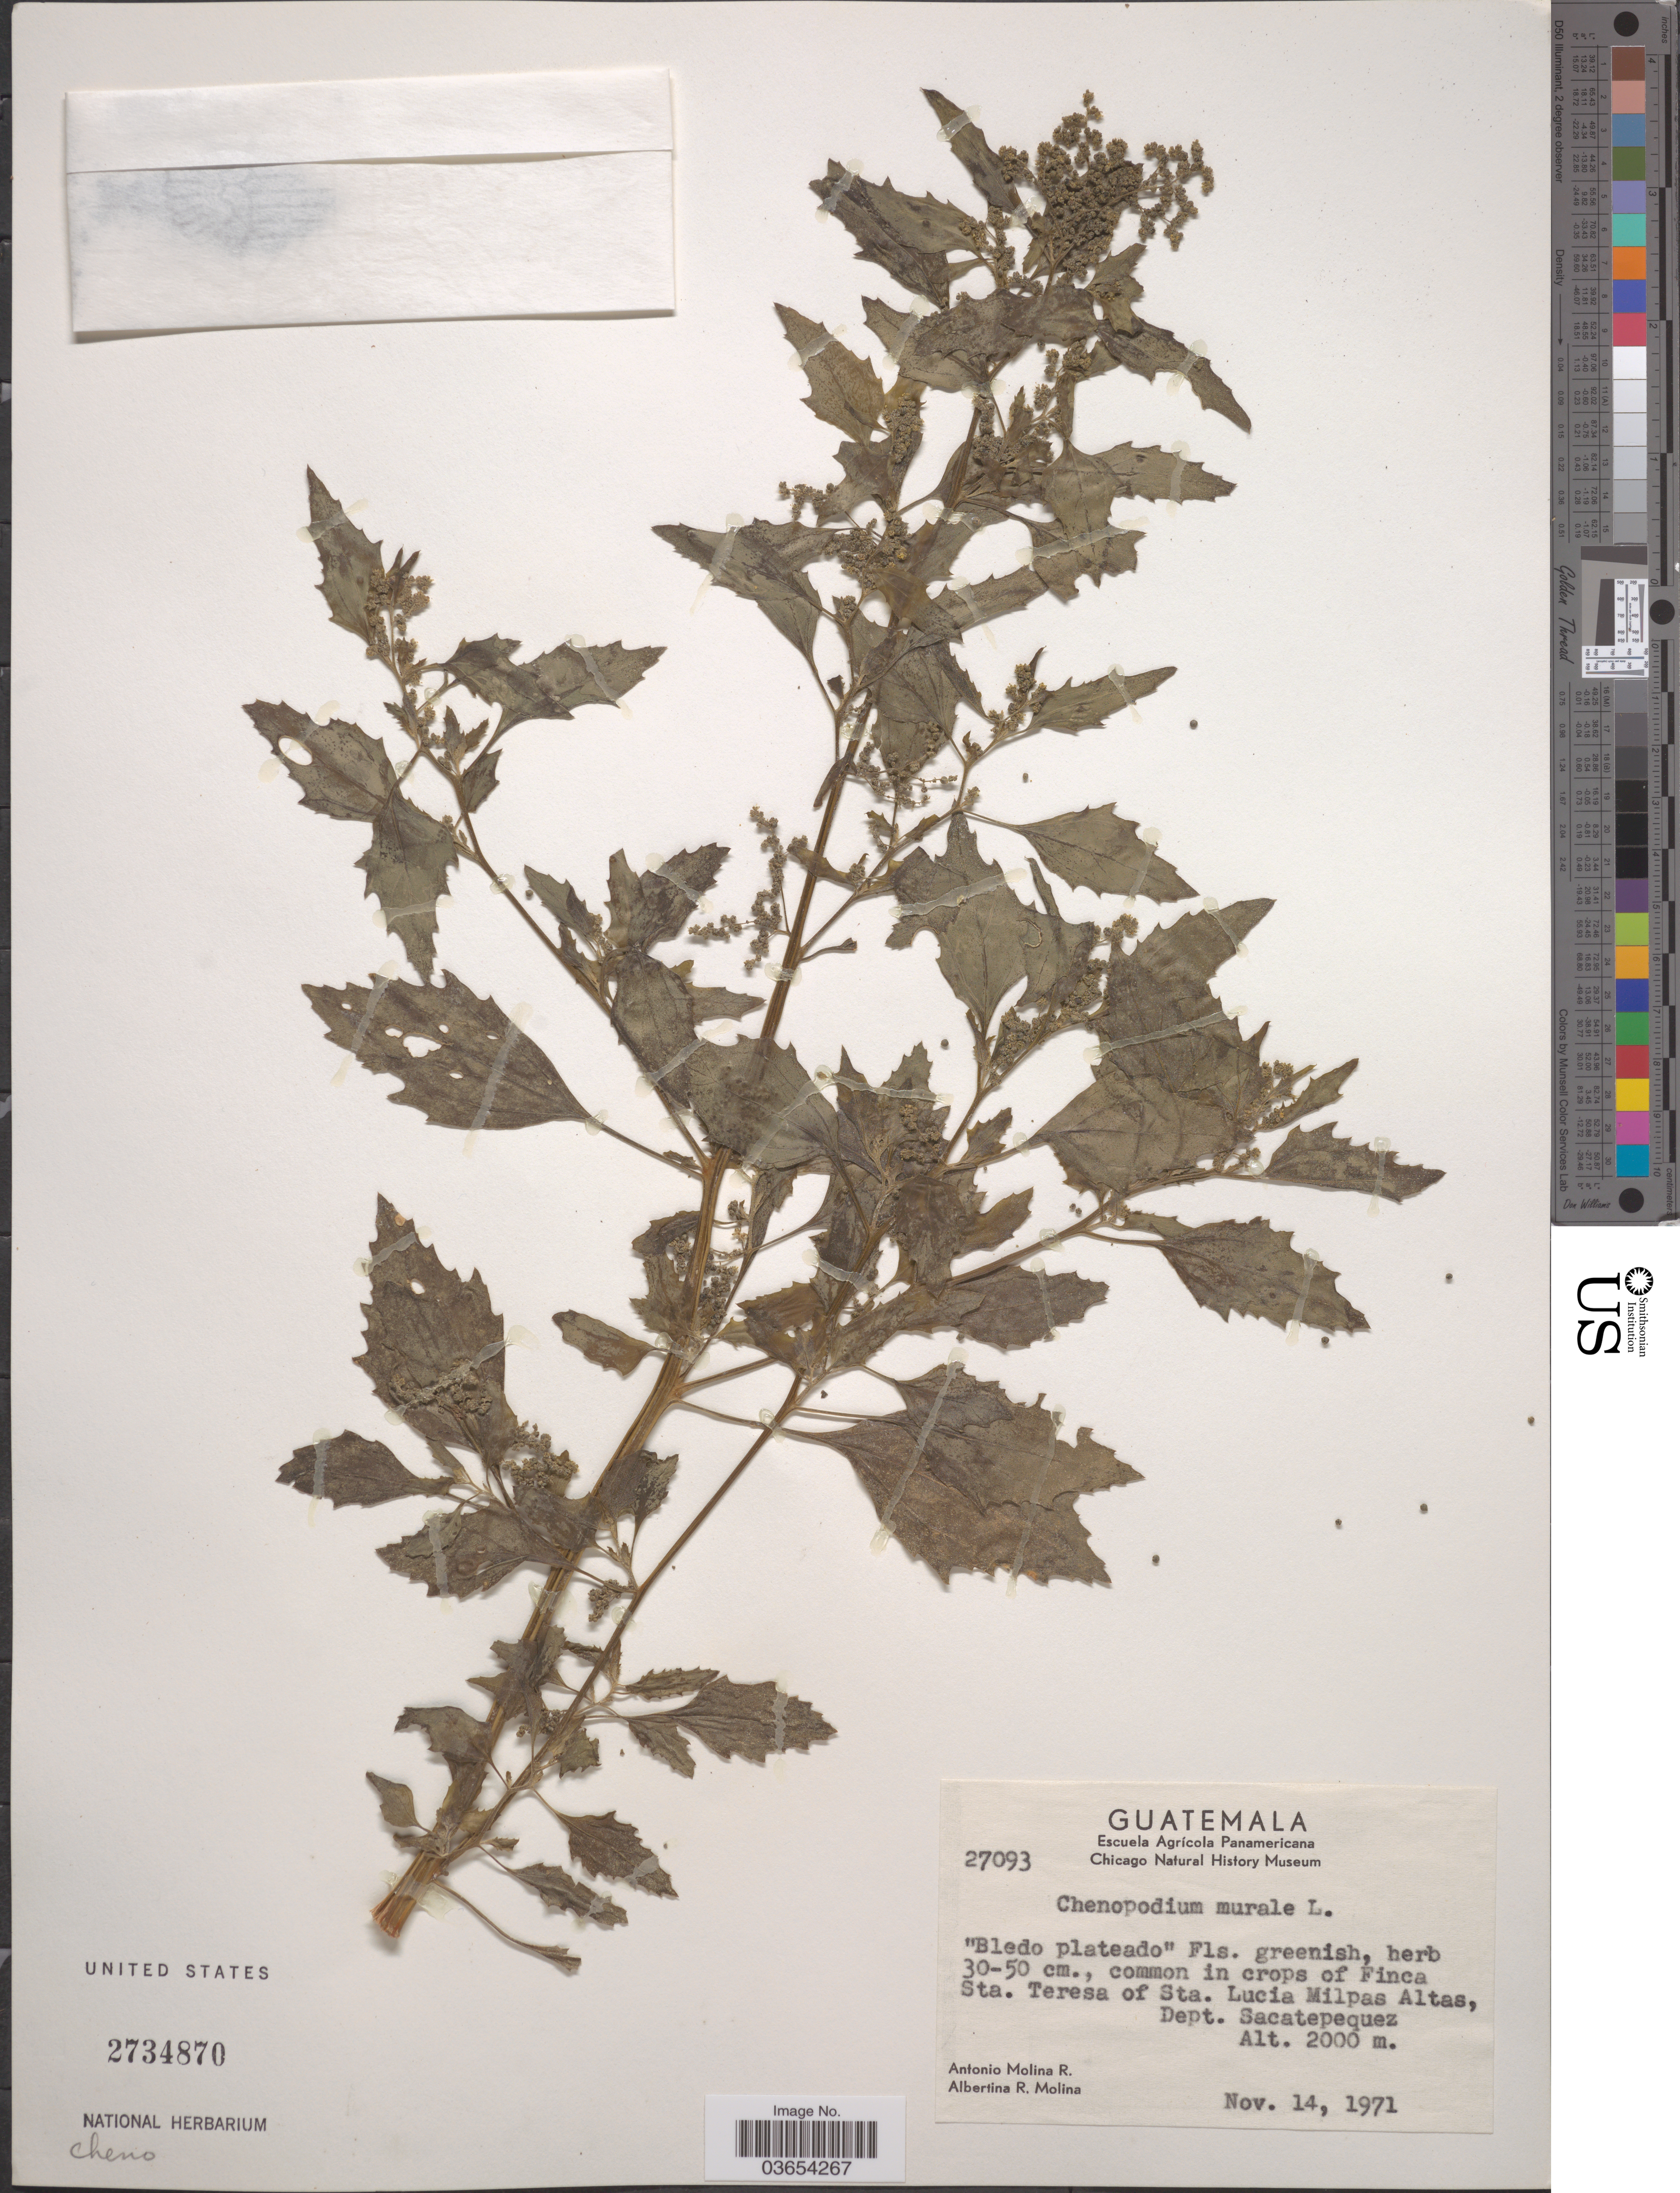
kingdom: Plantae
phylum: Tracheophyta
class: Magnoliopsida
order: Caryophyllales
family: Amaranthaceae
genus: Chenopodium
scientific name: Chenopodium murale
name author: L.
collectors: A. Molina R. & A. R. Molina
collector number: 27093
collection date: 1971-11-14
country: Guatemala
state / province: Sacatepéquez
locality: In crops of Finca Sta. Teresa of Sta. Lucia Milpas Altas, Dept. Sacatepequez.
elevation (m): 2000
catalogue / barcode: US 2734870